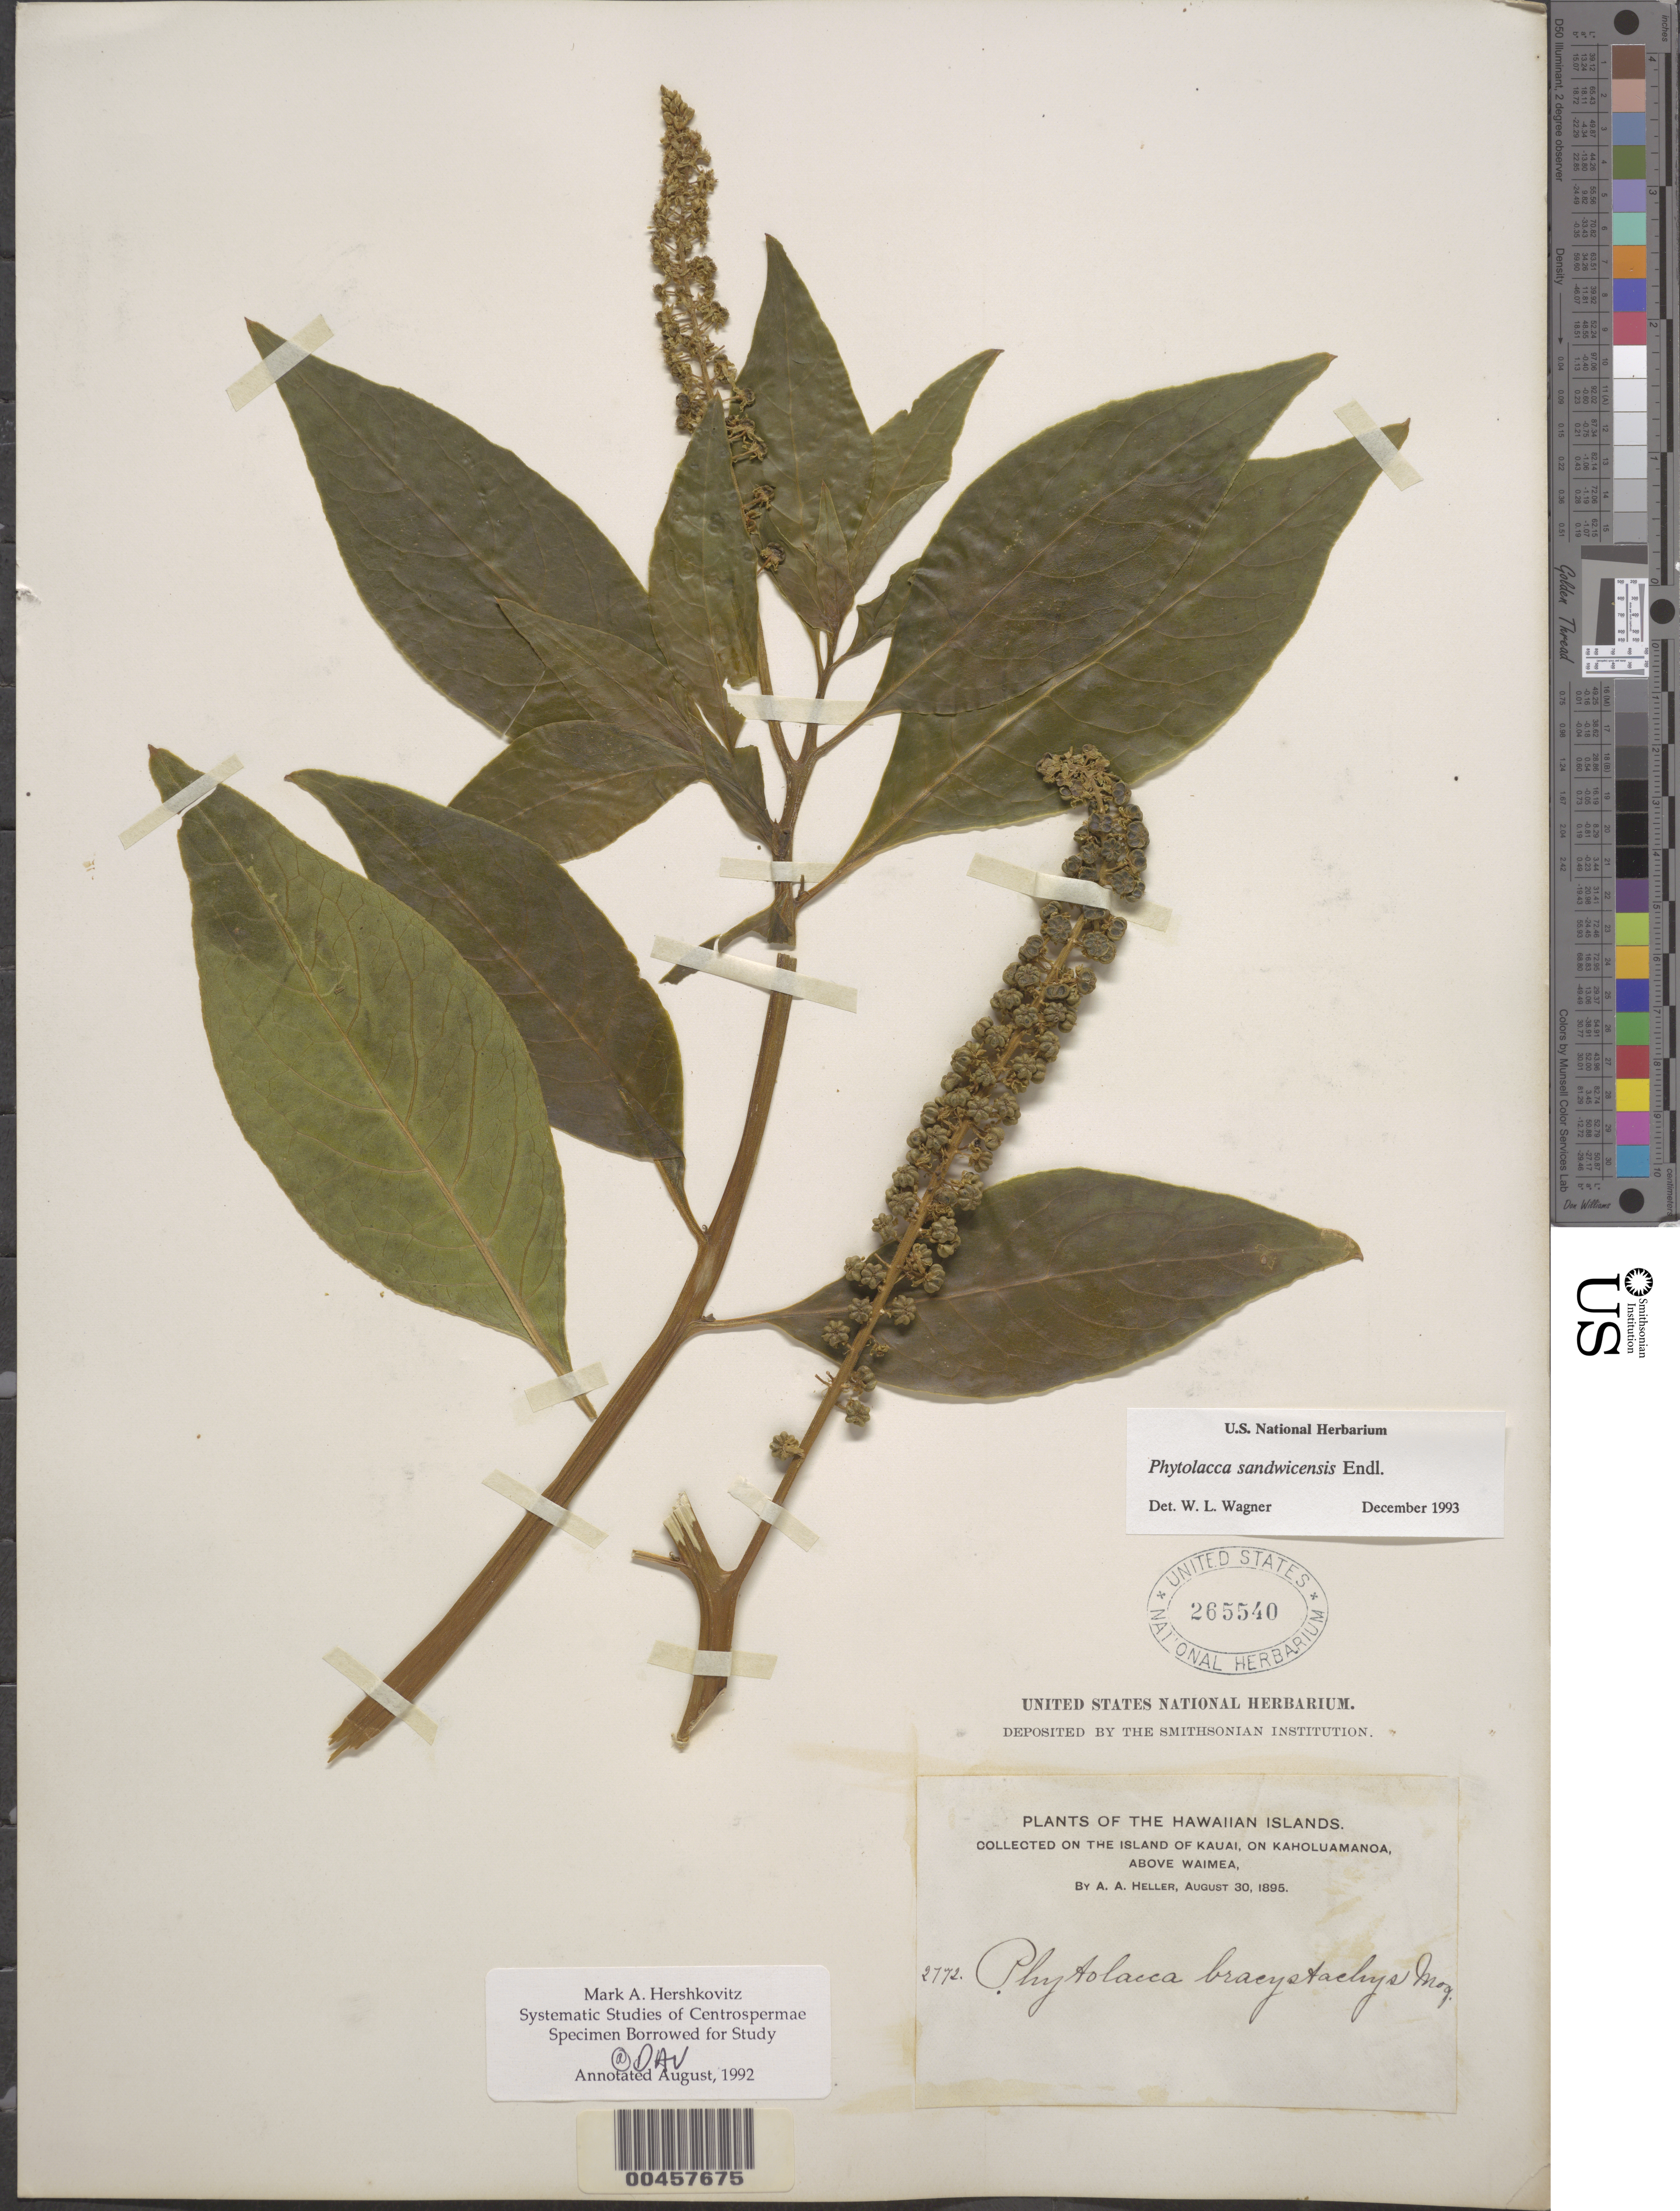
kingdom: Plantae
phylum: Tracheophyta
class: Magnoliopsida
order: Caryophyllales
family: Phytolaccaceae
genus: Phytolacca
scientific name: Phytolacca sandwicensis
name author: Endl.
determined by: Wagner, W. L., (BOT), Smithsonian Institution - National Museum of Natural History (UNITED STATES)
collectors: A. A. Heller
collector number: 2772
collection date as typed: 30 Aug 1895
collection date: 1895-08-30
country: United States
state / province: Hawaii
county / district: Kauai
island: Kaua'i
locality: on the island of Kauai, on Kaholuamanoa, above Waimea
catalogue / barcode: US 265540